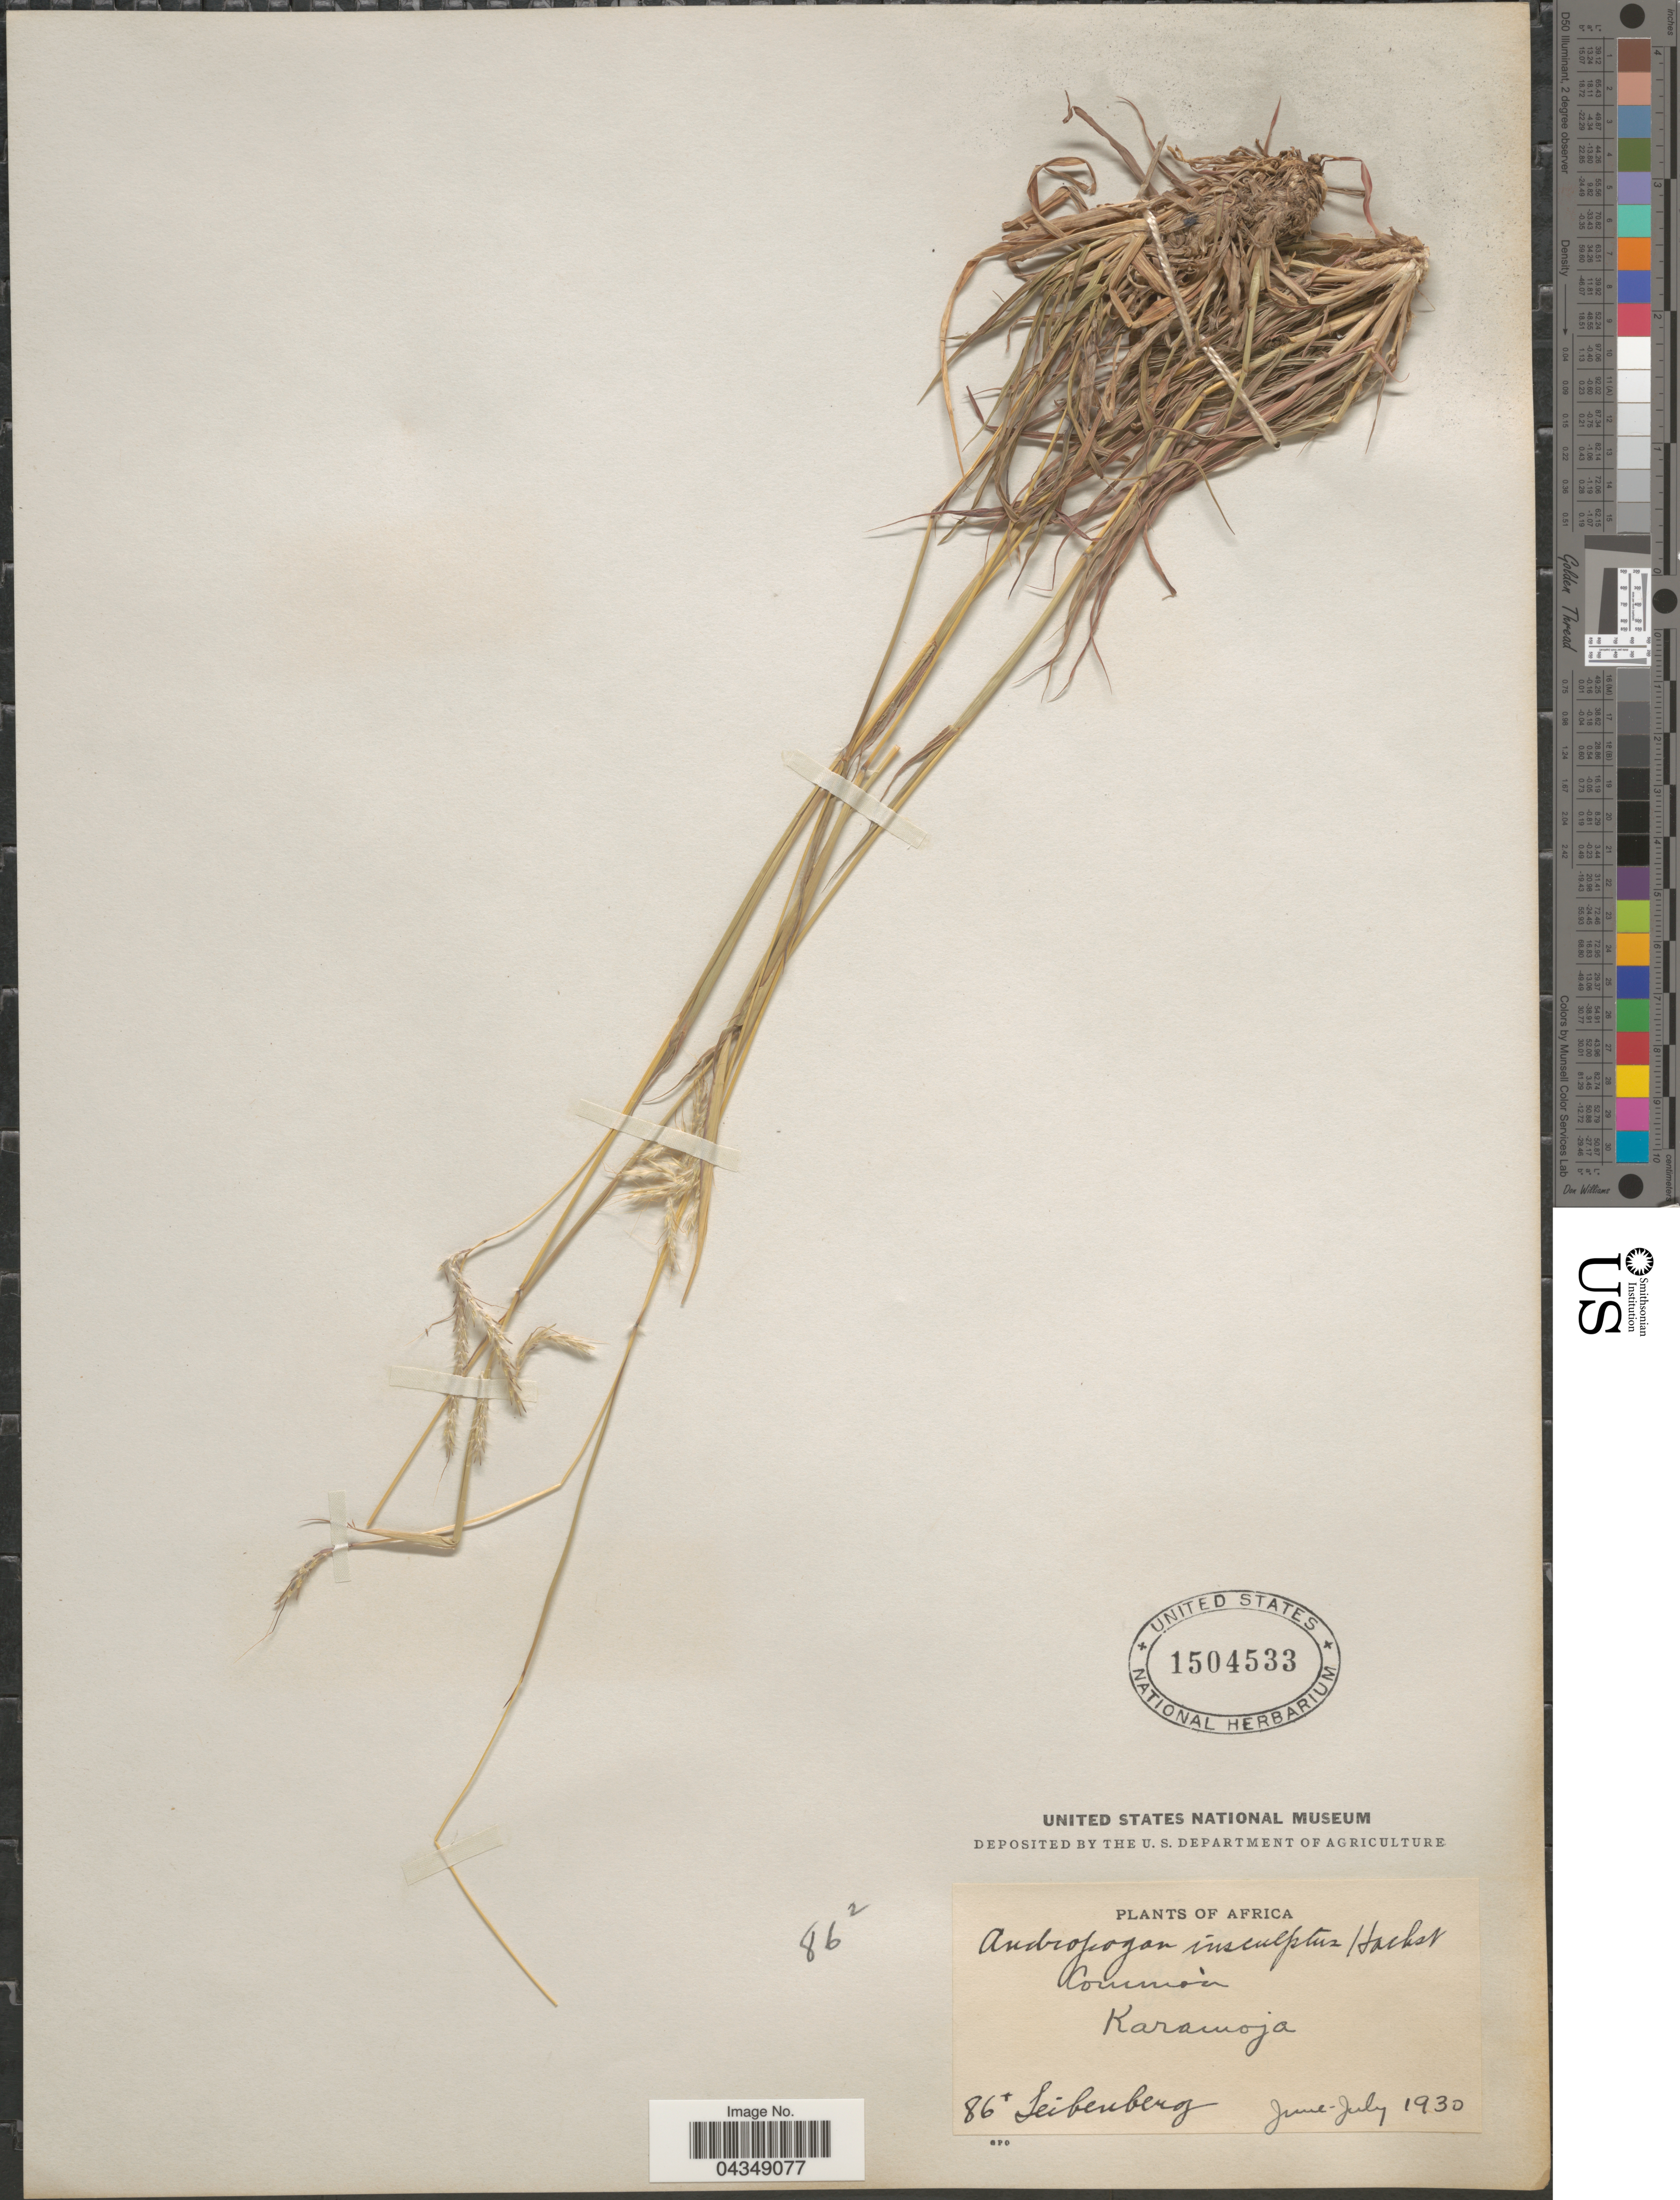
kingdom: Plantae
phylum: Tracheophyta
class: Liliopsida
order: Poales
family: Poaceae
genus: Bothriochloa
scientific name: Bothriochloa insculpta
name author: (Hochst. ex A. Rich.) A. Camus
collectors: Leibenberg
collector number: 86²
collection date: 1930-06/1930-07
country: Uganda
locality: Africa. Karamoja.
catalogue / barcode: US 1504533